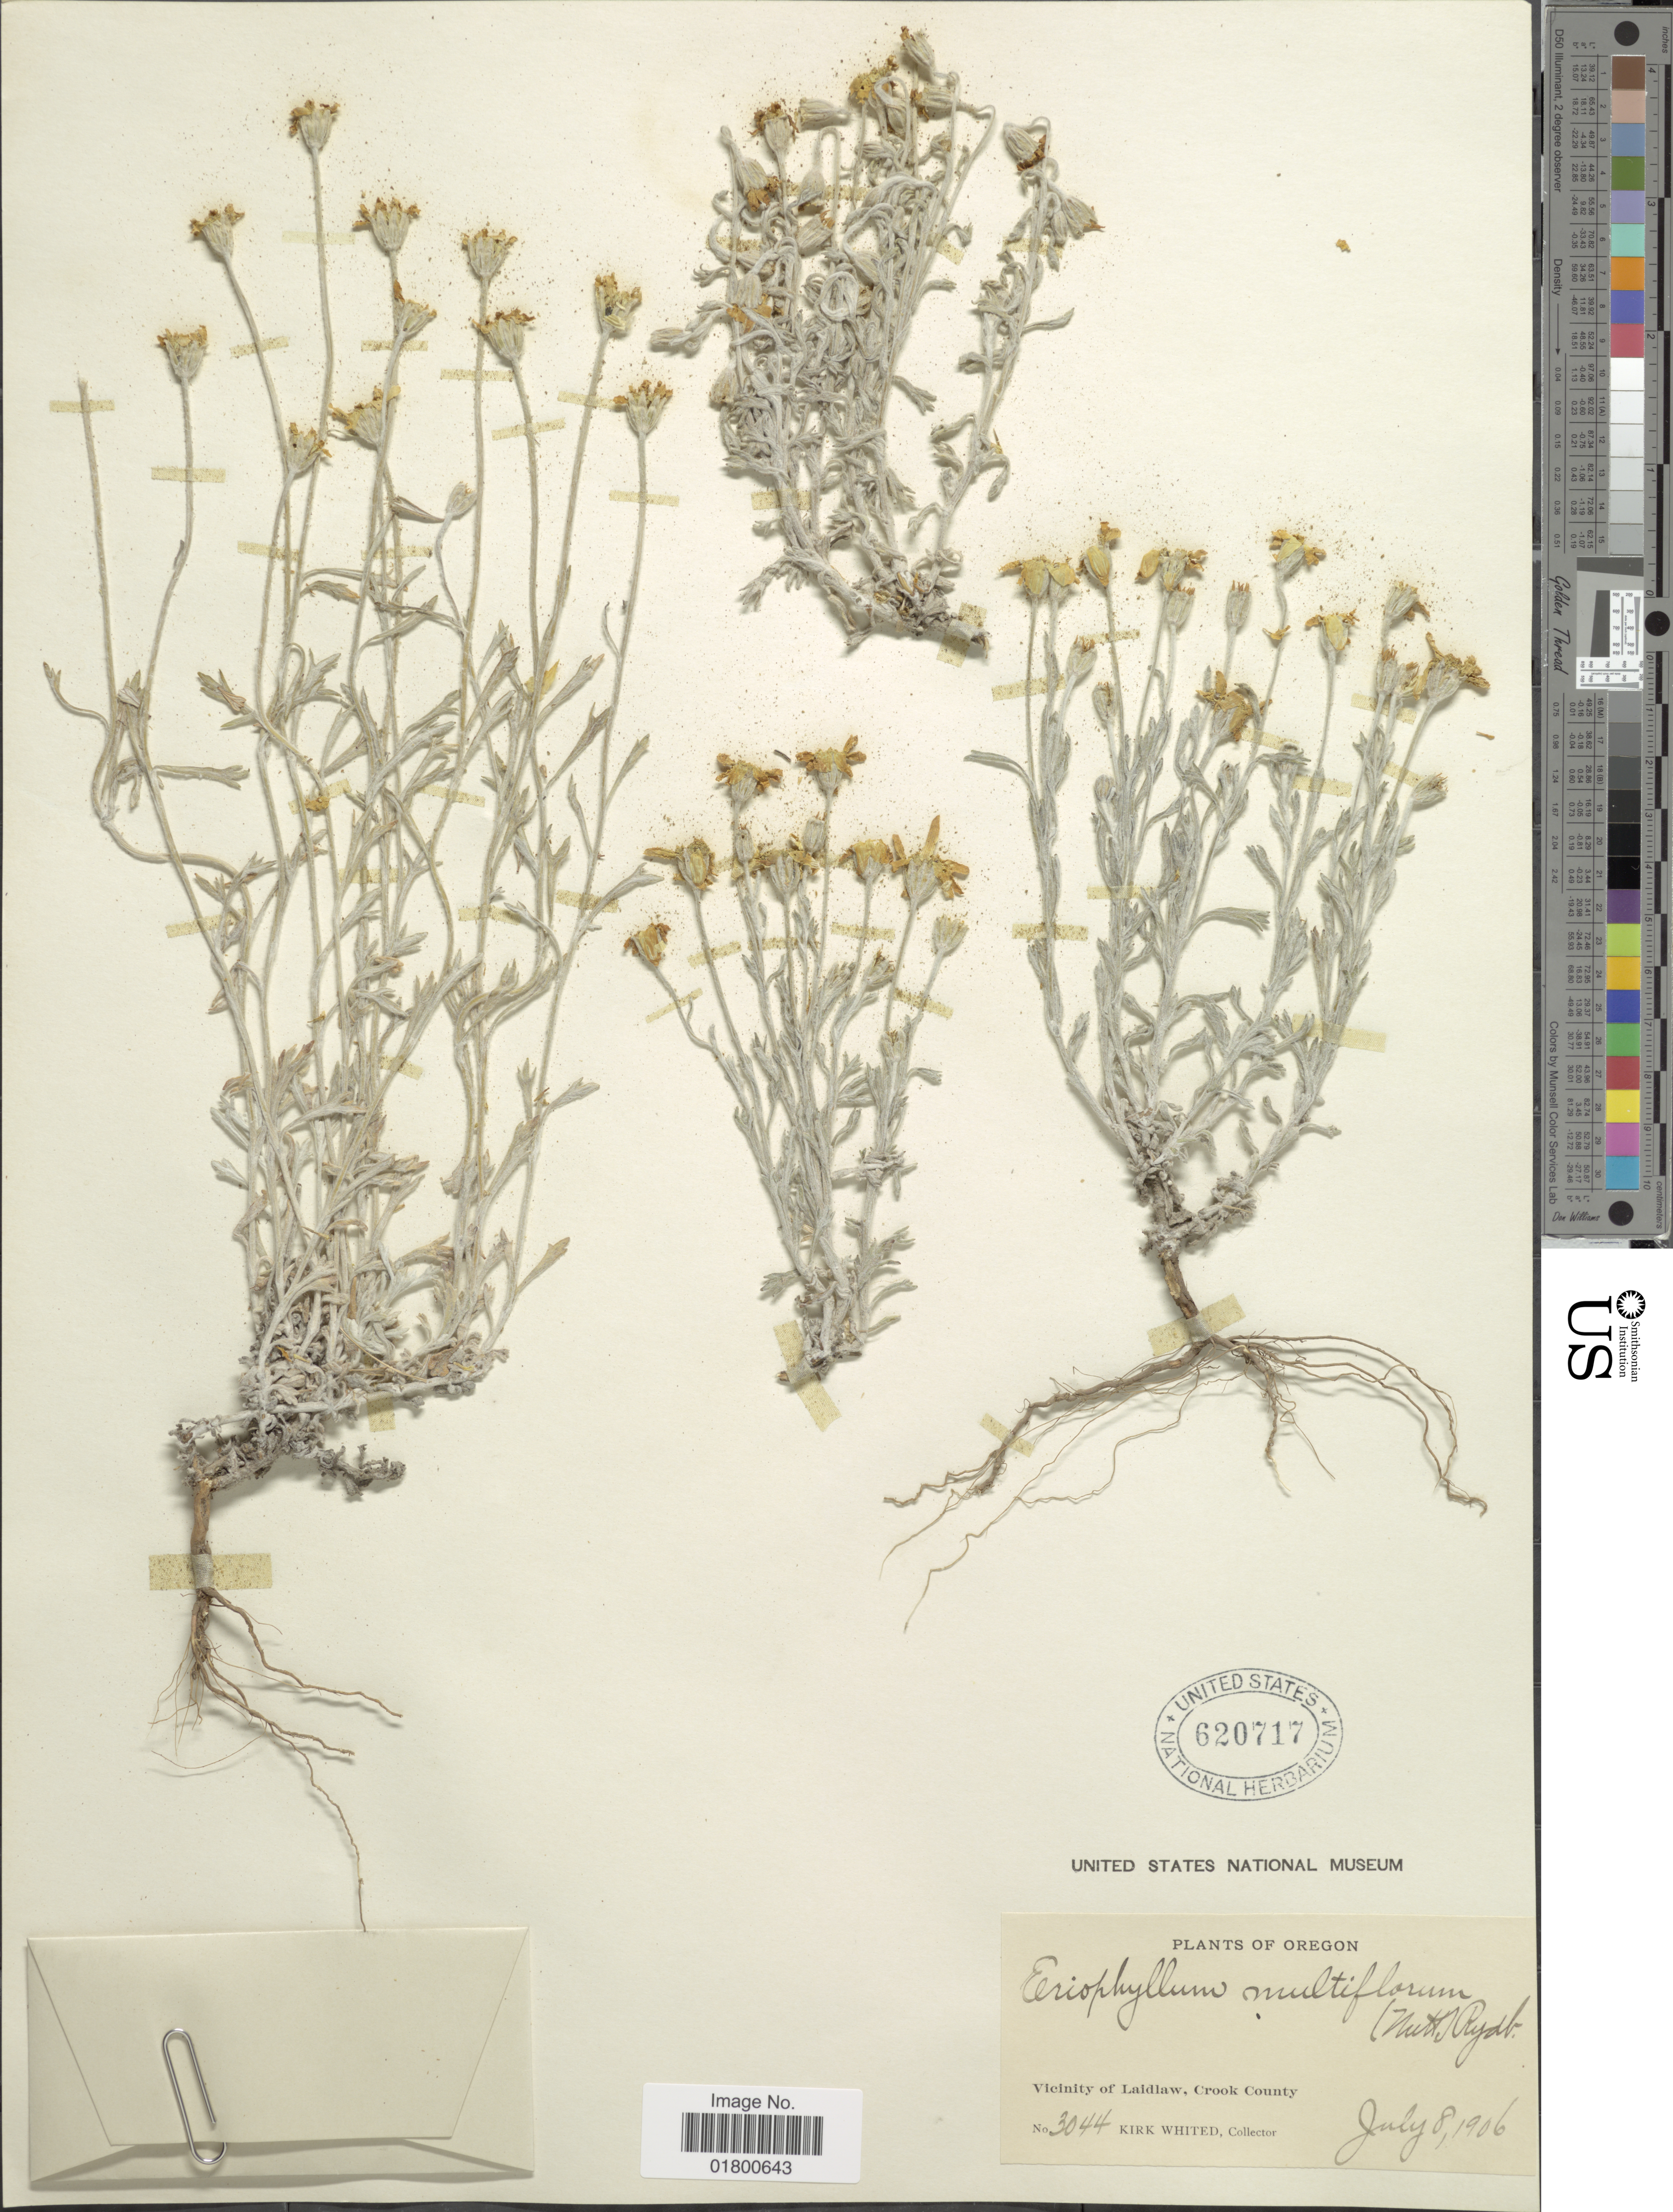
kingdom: Plantae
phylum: Tracheophyta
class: Magnoliopsida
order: Asterales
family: Asteraceae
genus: Eriophyllum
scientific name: Eriophyllum sp.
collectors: K. Whited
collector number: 3044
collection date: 1906-07-08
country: United States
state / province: Oregon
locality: Vicinity of Laidlaw, Crook County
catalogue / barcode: US 620717